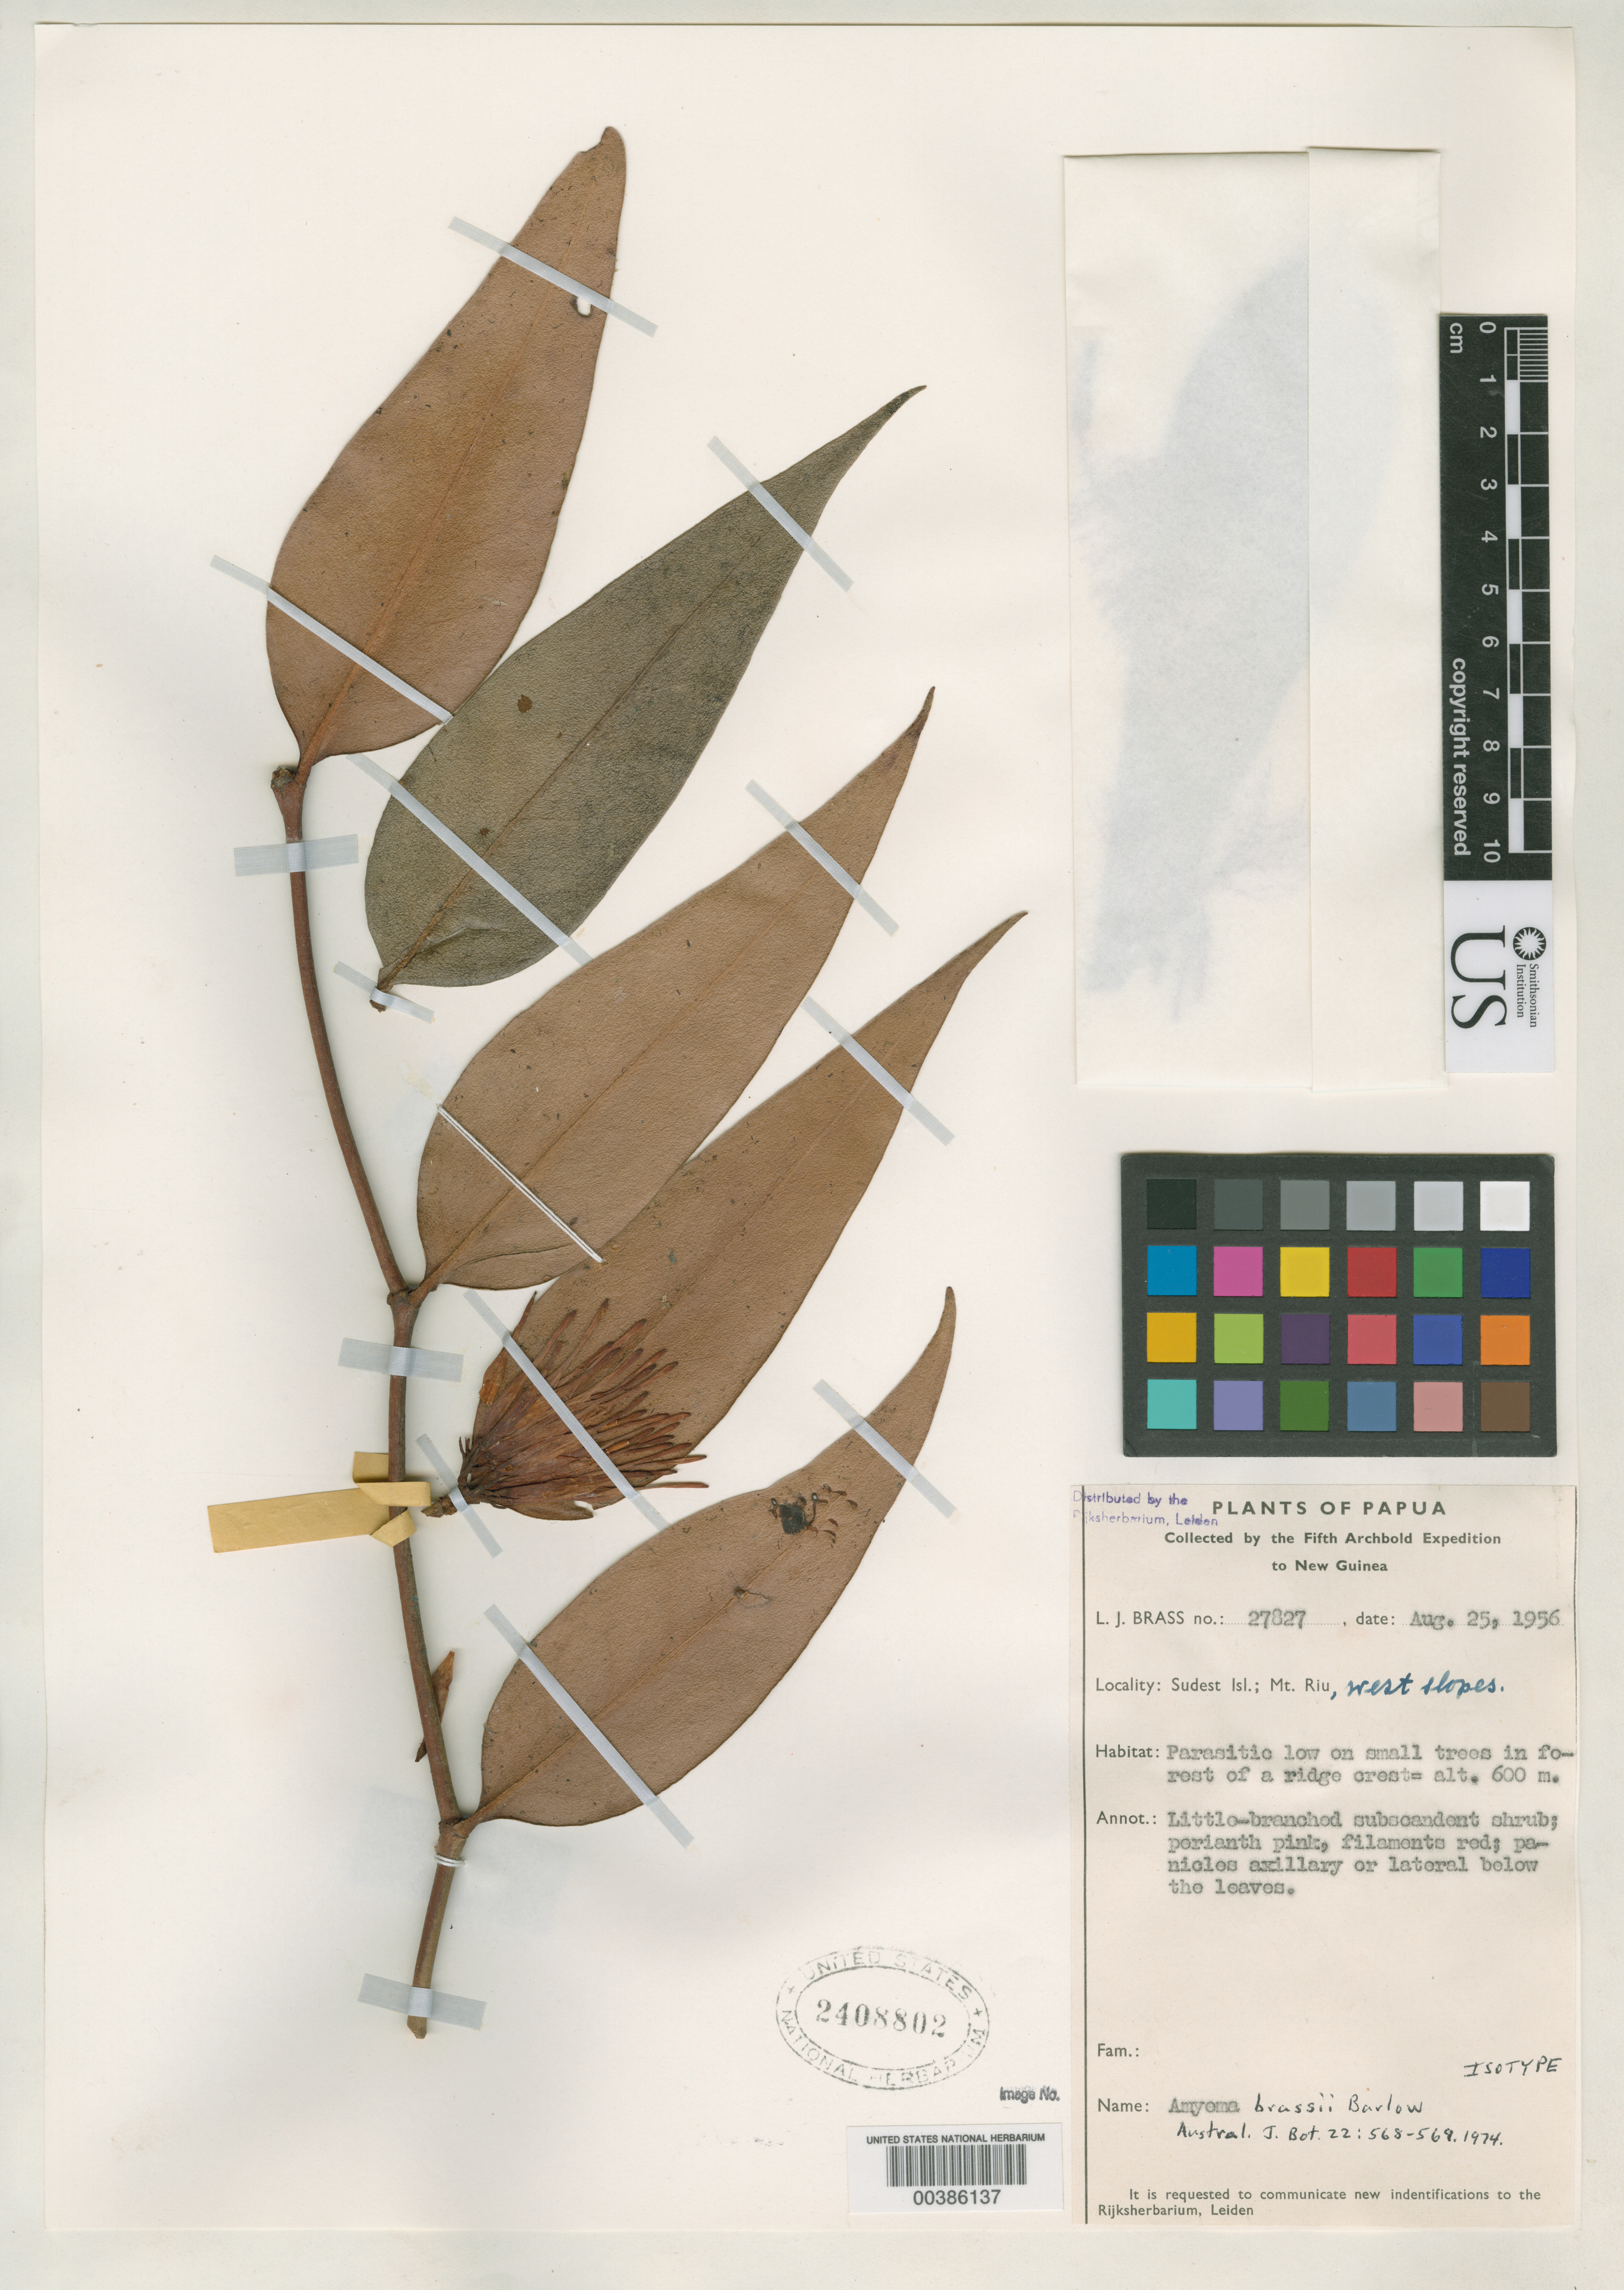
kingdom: Plantae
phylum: Tracheophyta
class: Magnoliopsida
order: Santalales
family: Loranthaceae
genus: Amyema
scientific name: Amyema brassii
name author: Barlow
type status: Isotype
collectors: L. J. Brass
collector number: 27827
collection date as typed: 25 Aug 1956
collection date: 1956-08-25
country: Papua New Guinea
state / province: Milne Bay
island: Sudest [Tagula]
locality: Mt. Riu, W slopes. [Louisade Arch.]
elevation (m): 600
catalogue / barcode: US 2408802